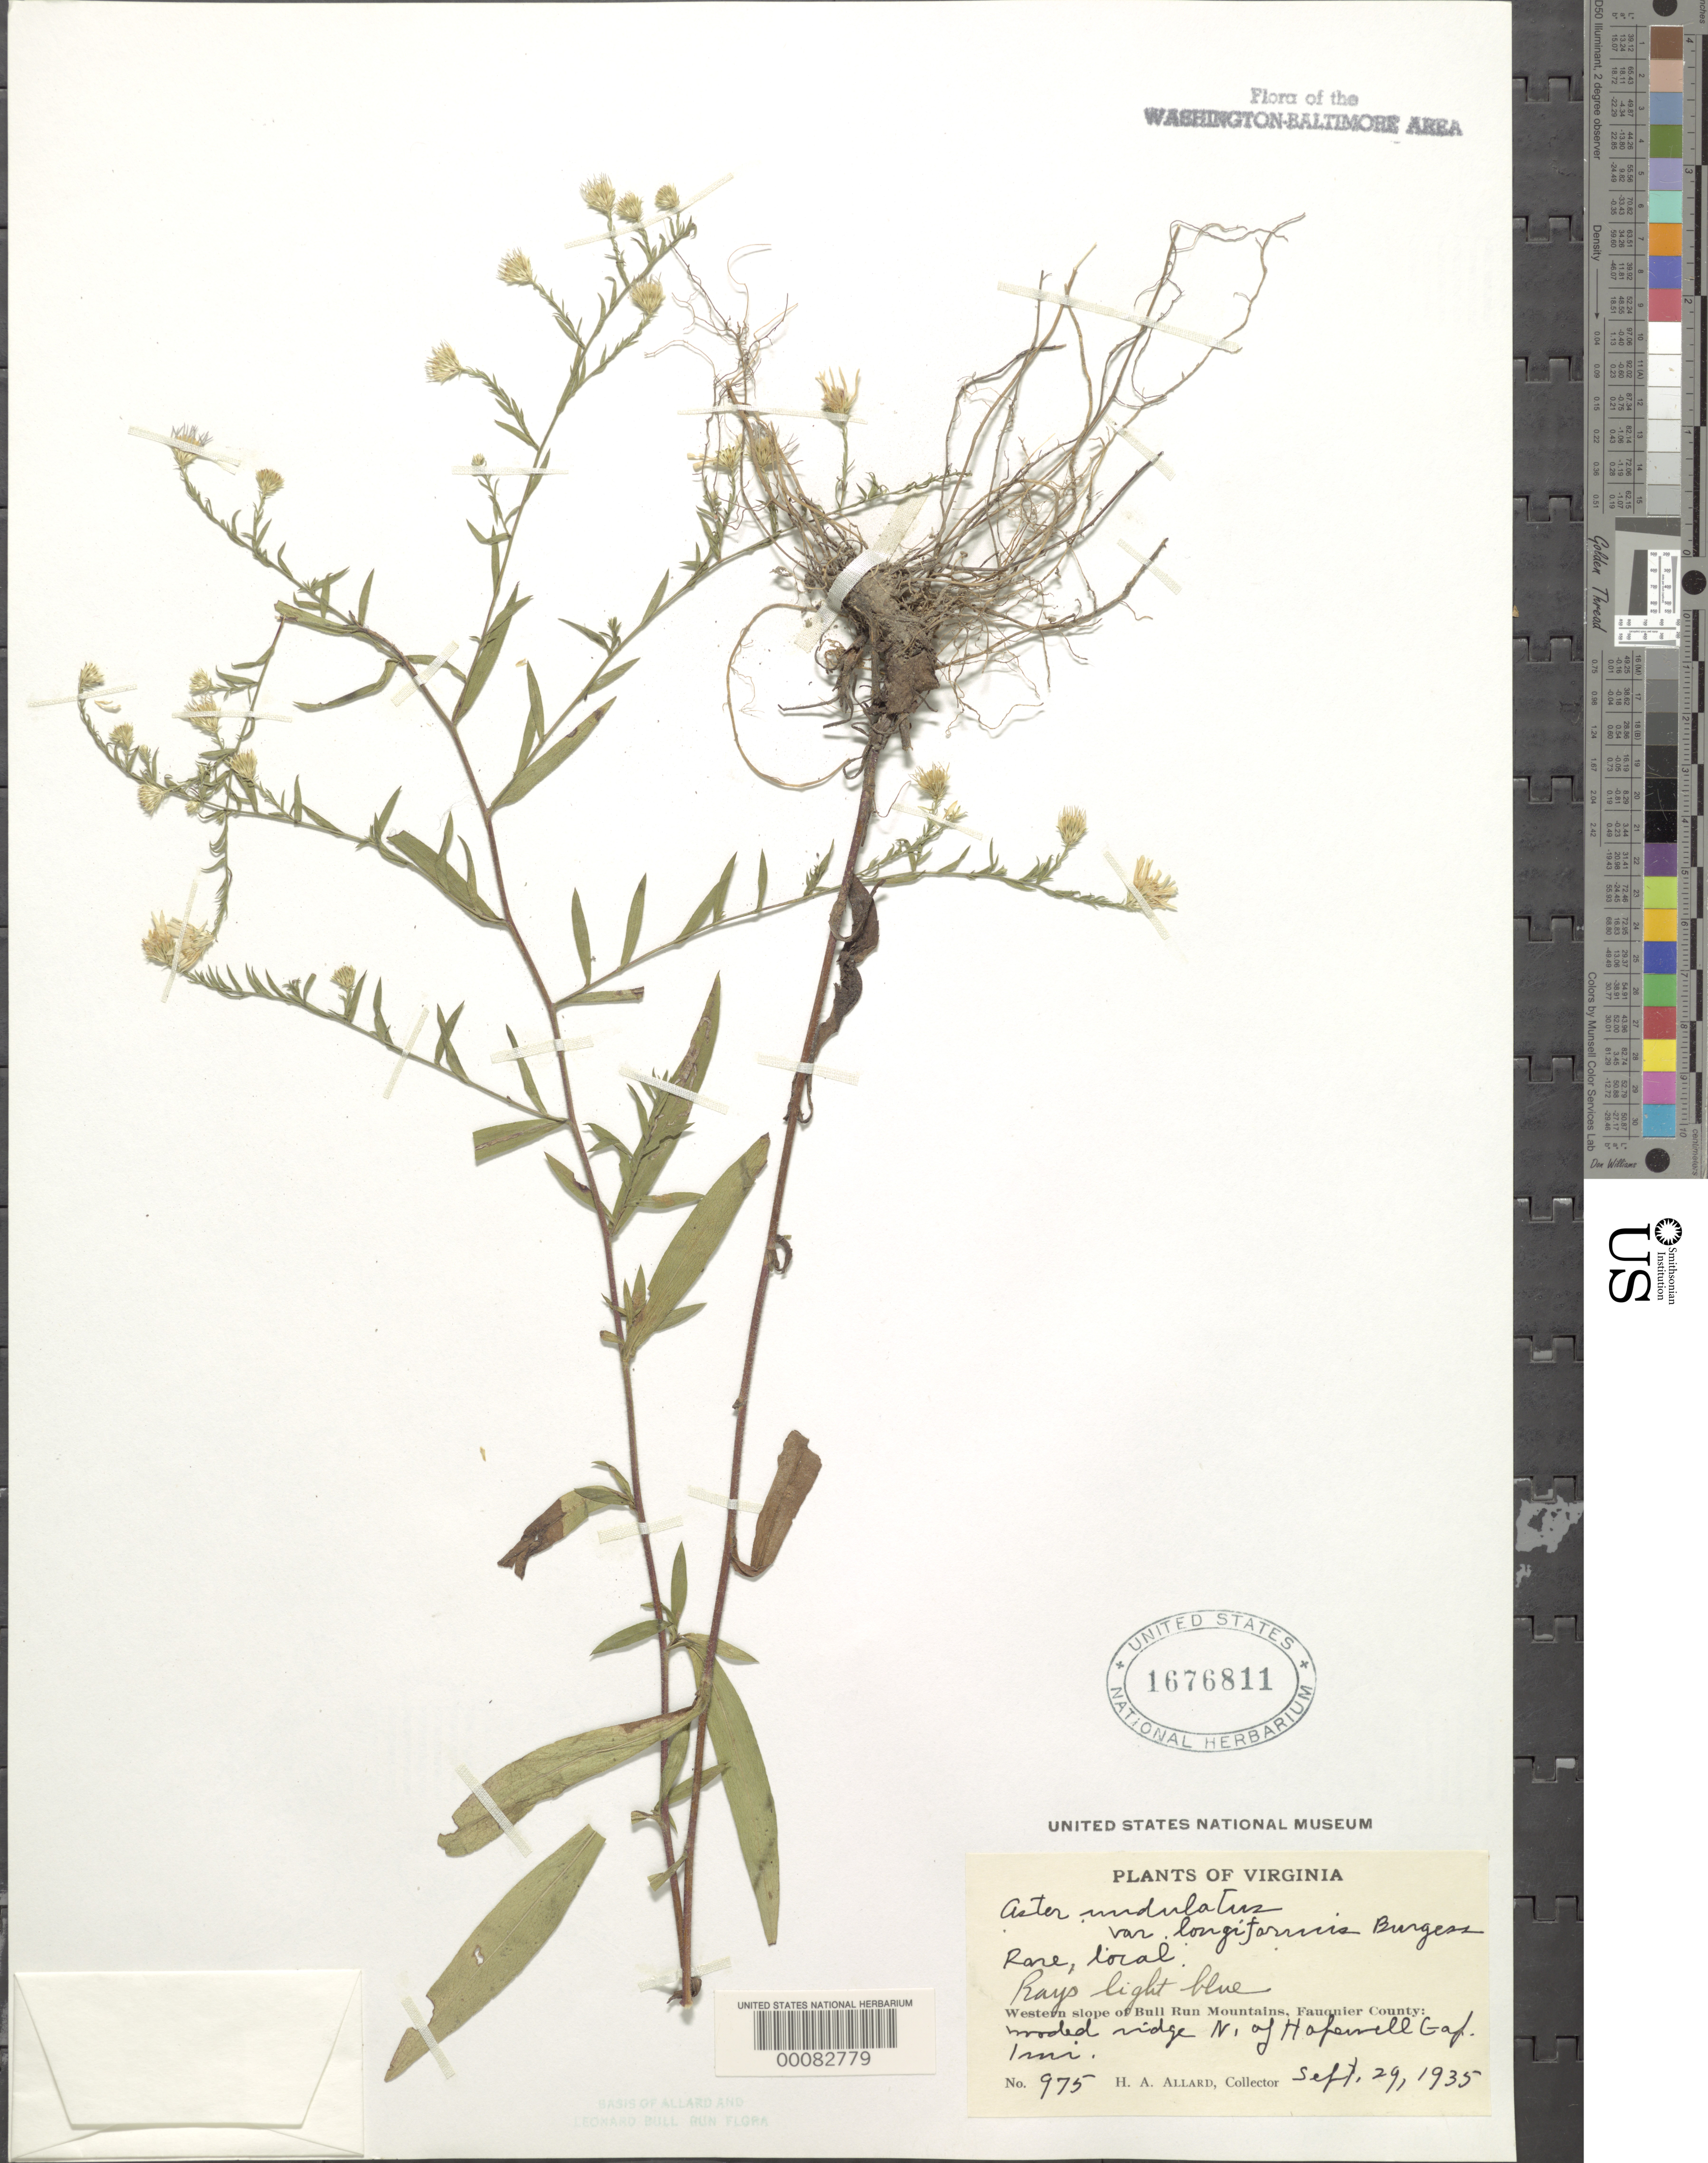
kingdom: Plantae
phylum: Tracheophyta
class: Magnoliopsida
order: Asterales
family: Asteraceae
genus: Symphyotrichum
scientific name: Symphyotrichum undulatum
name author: (L.) G.L. Nesom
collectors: H. A. Allard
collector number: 975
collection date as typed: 29 Sep 1935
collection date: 1935-09-29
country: United States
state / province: Virginia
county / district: Fauquier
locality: North of Hopewell Gap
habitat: Wooded ridge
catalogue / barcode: US 1676811